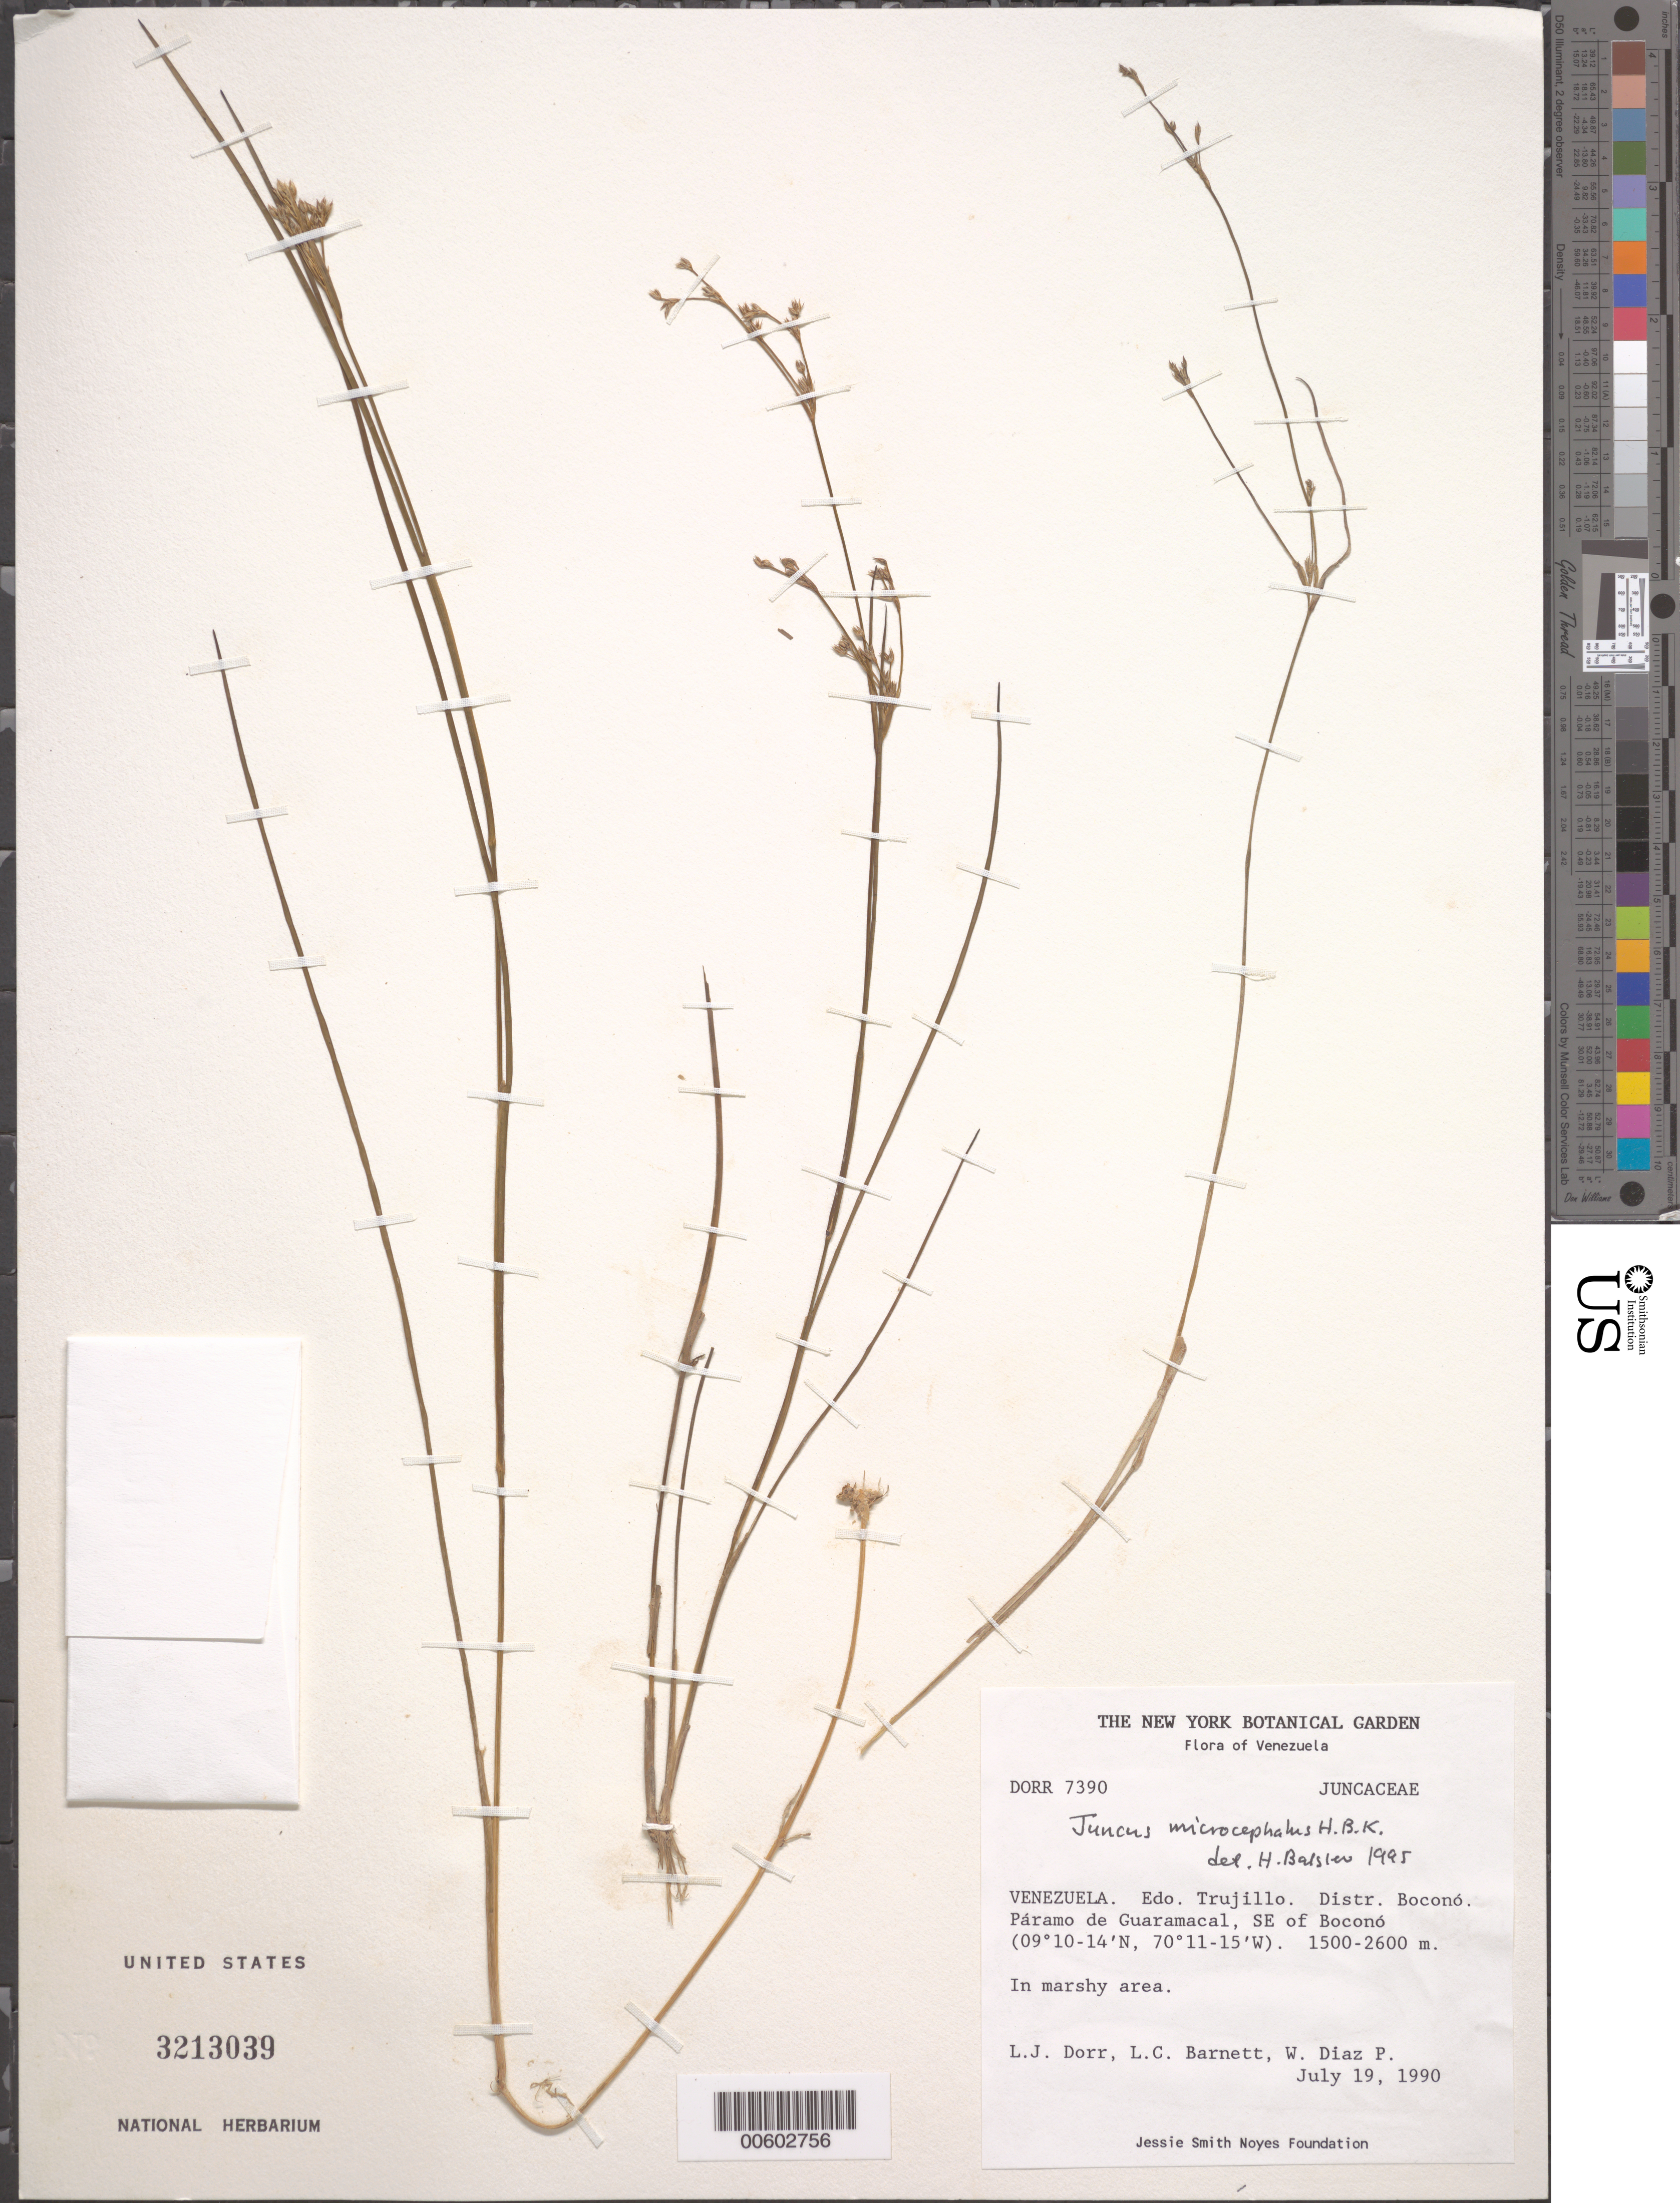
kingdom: Plantae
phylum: Tracheophyta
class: Liliopsida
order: Poales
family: Juncaceae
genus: Juncus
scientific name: Juncus microcephalus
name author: Kunth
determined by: Balslev, Henrik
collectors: L. J. Dorr, L. C. Barnett & W. Díaz P.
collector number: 7390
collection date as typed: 19 Jul 1990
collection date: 1990-07-19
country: Venezuela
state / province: Trujillo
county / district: Boconó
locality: Páramo de Guaramacal, SE of Boconó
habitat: In marshy area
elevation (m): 1500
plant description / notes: NY, PORT, US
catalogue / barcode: US 3213039